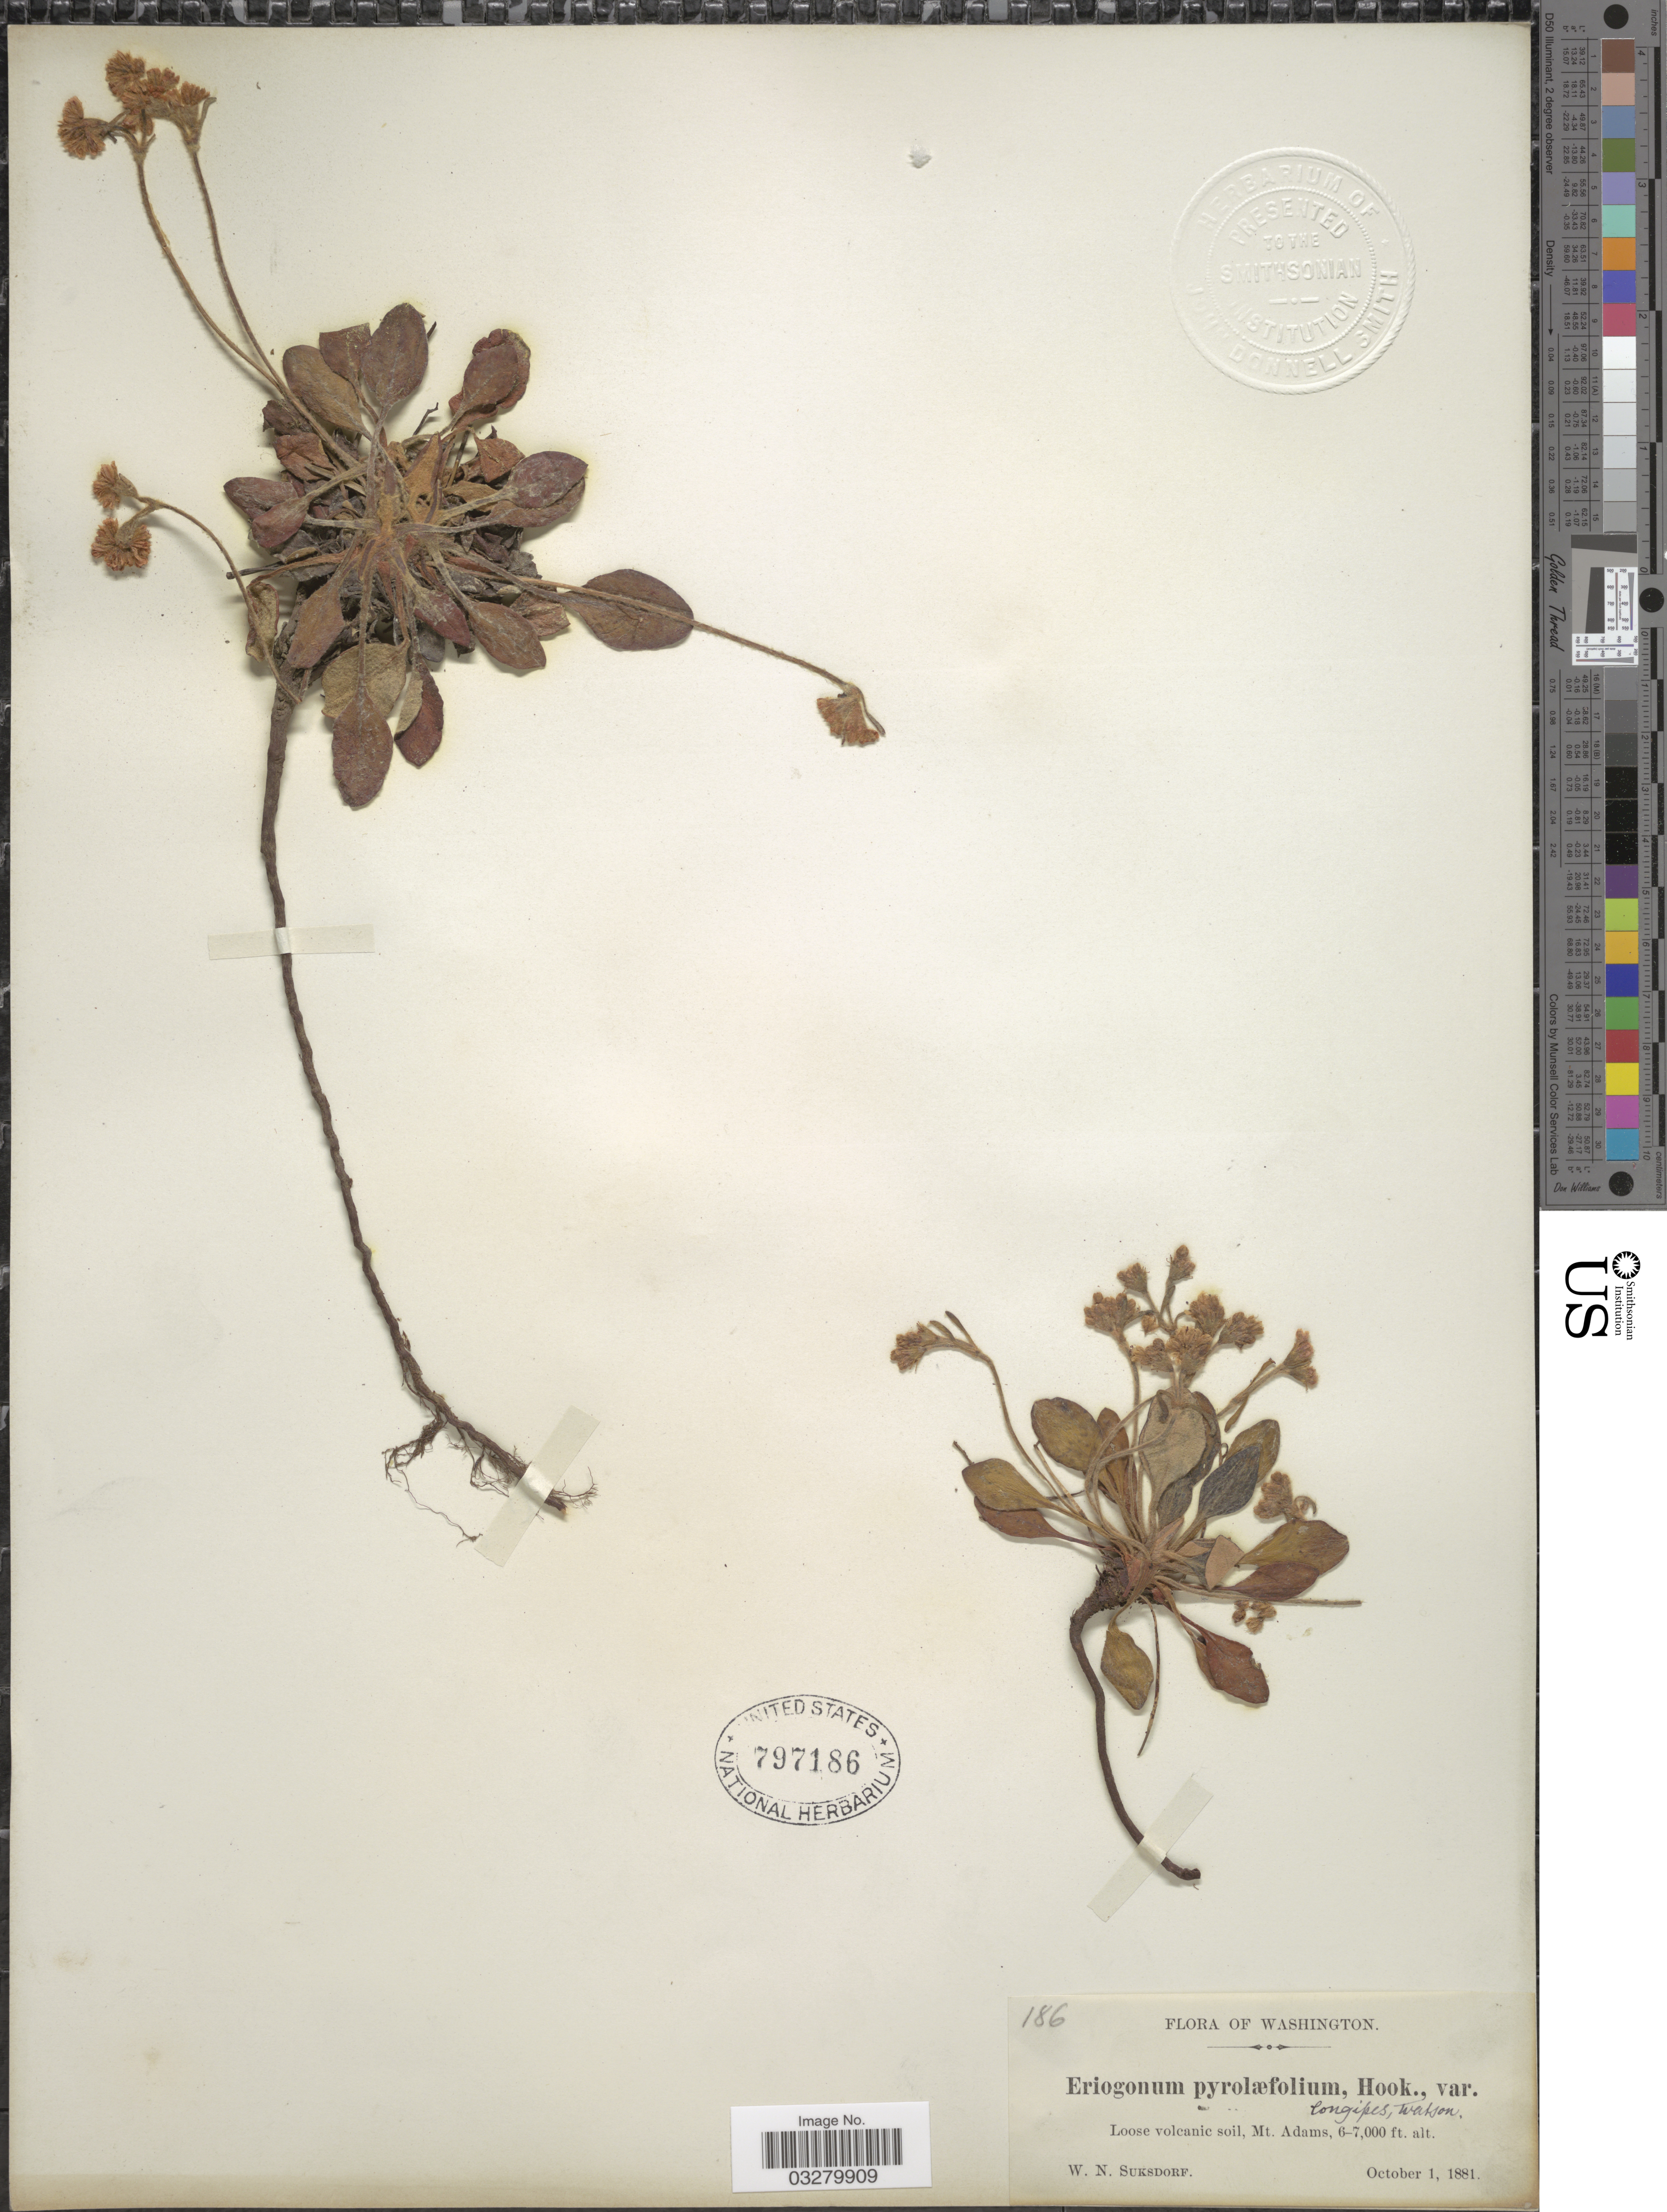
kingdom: Plantae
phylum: Tracheophyta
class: Magnoliopsida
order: Caryophyllales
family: Polygonaceae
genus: Eriogonum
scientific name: Eriogonum pyrolifolium var. coryphaeum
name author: Torr. & A. Gray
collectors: W. N. Suksdorf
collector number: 186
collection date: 1881-10-01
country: United States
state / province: Washington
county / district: Yakima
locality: Loose volcanic soil, Mt. Adams.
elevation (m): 1829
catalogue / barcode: US 797186